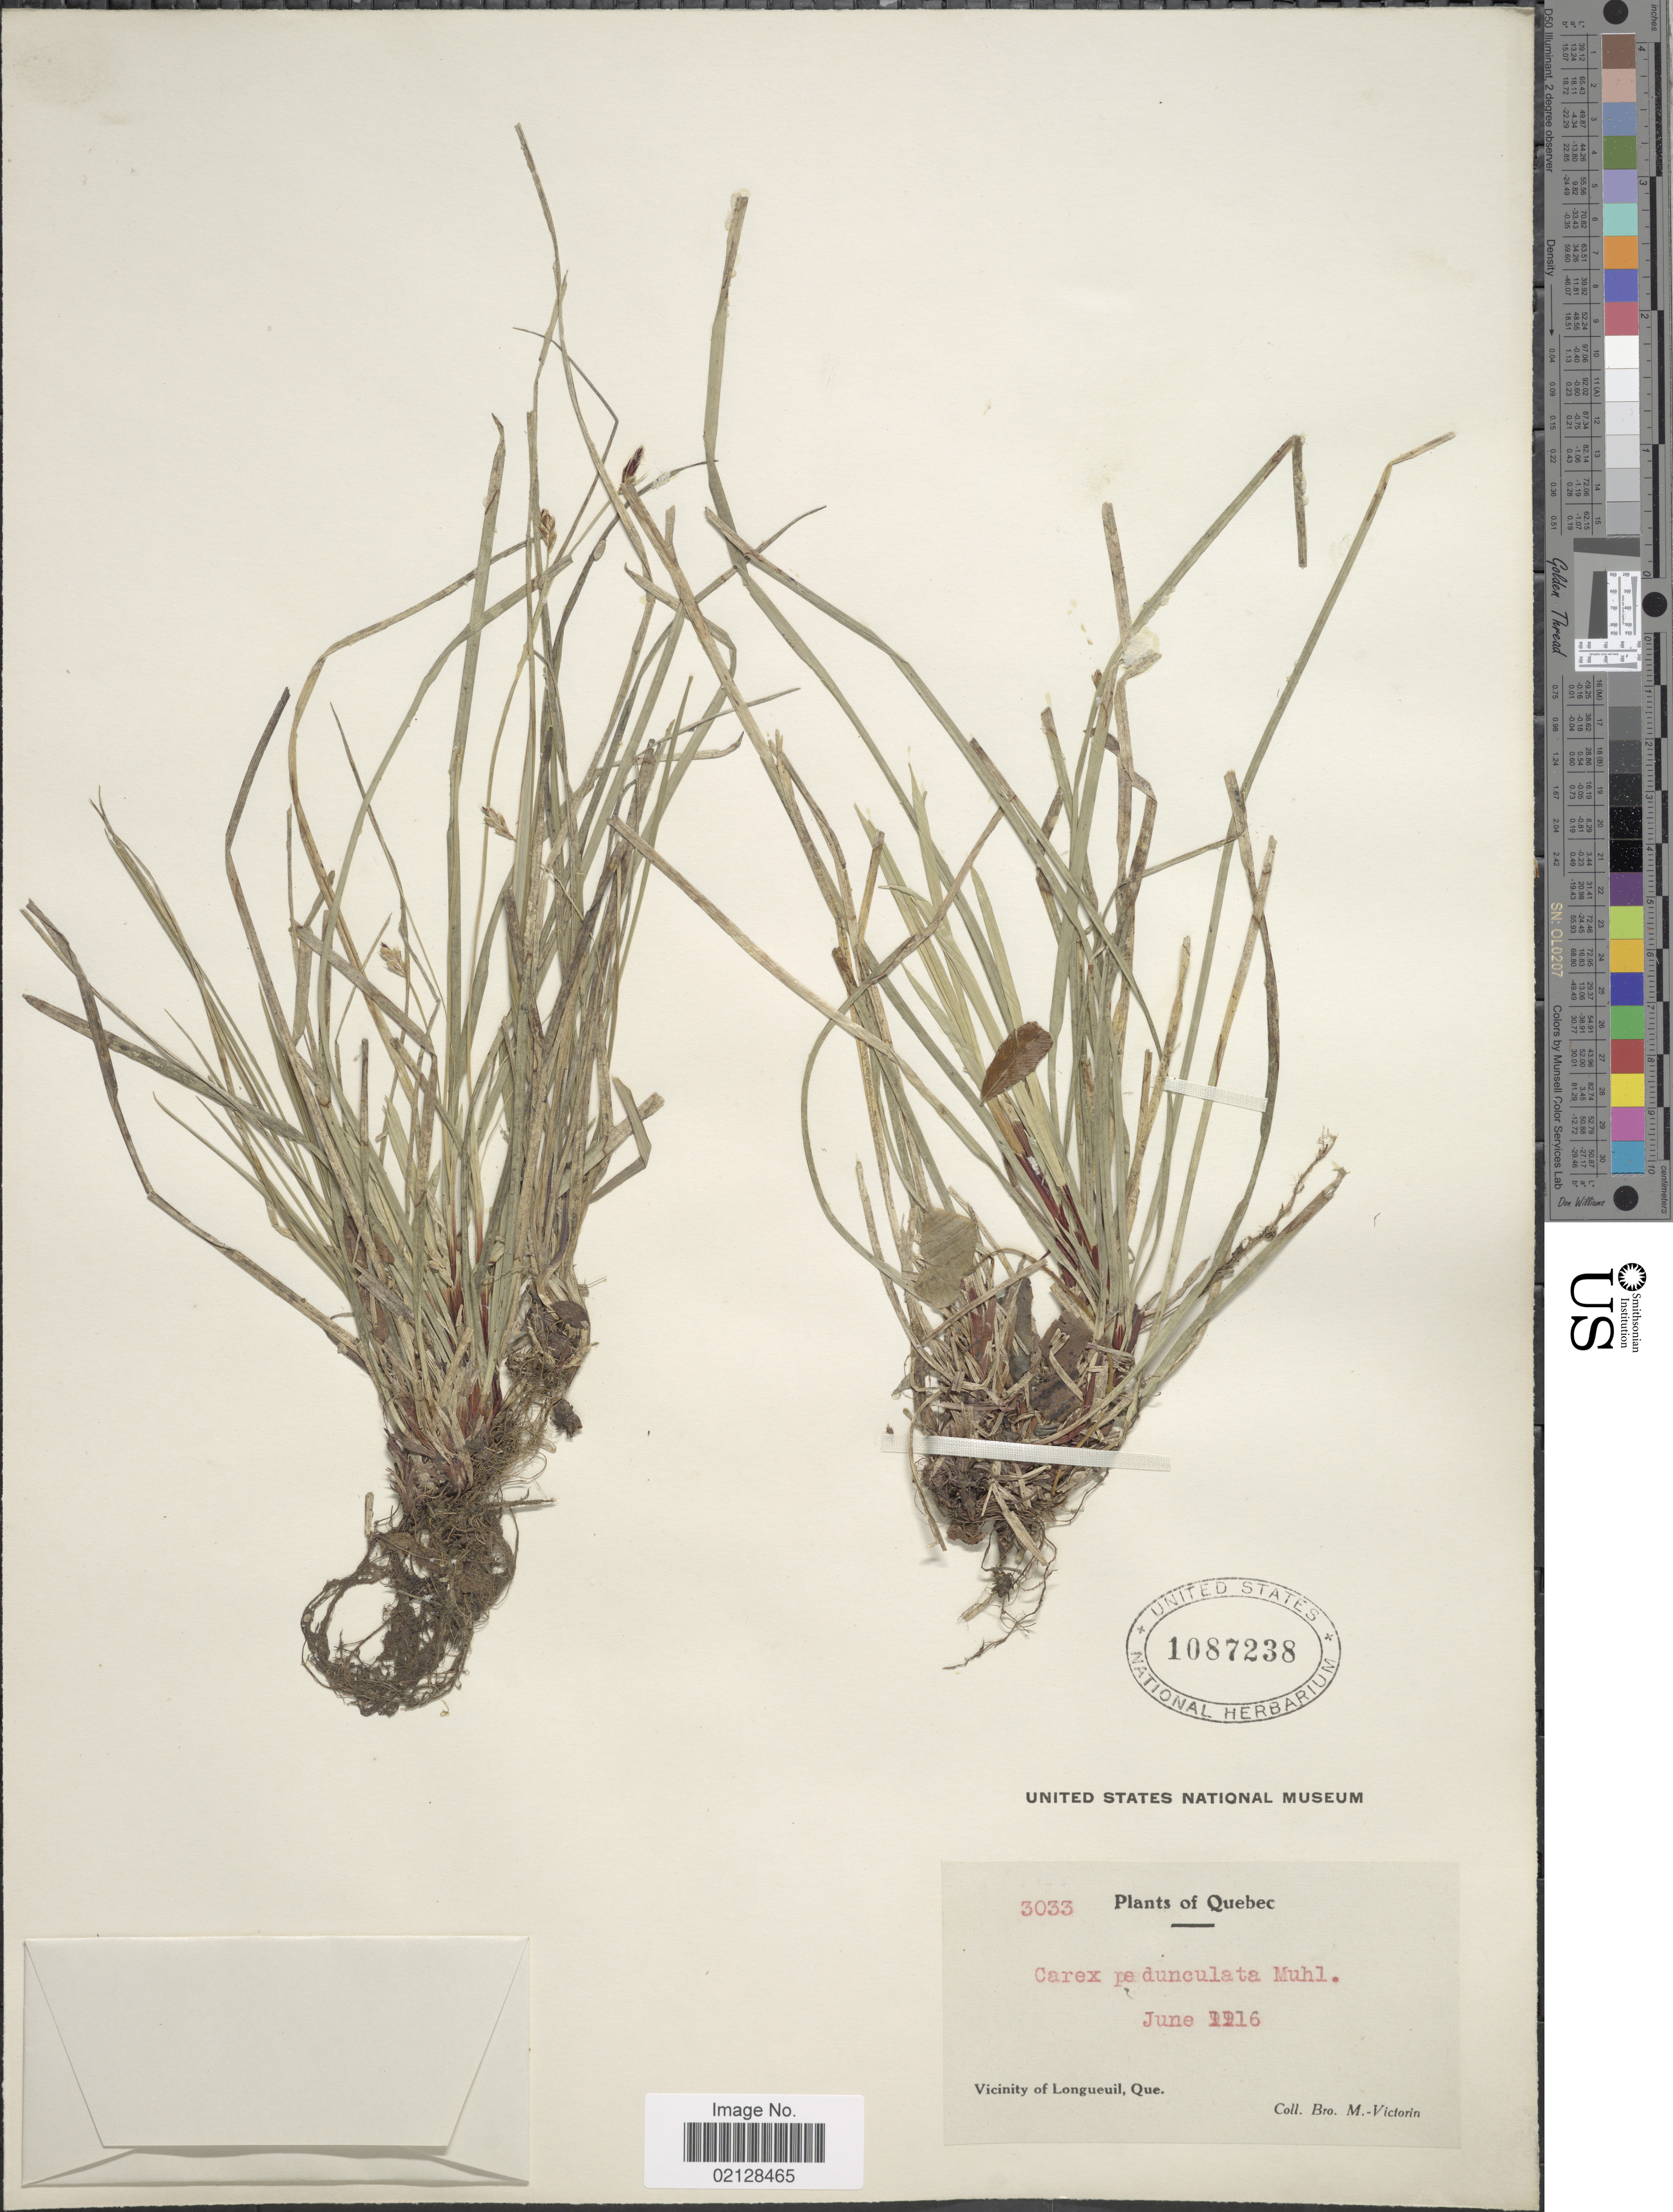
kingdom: Plantae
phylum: Tracheophyta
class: Liliopsida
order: Poales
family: Cyperaceae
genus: Carex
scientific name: Carex pedunculata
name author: Muhl. ex Willd.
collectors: Fr. Marie-Victorin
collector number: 3033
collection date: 1916-06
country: Canada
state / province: Quebec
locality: Vicinity of Longueuil, Que.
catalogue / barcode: US 1087238